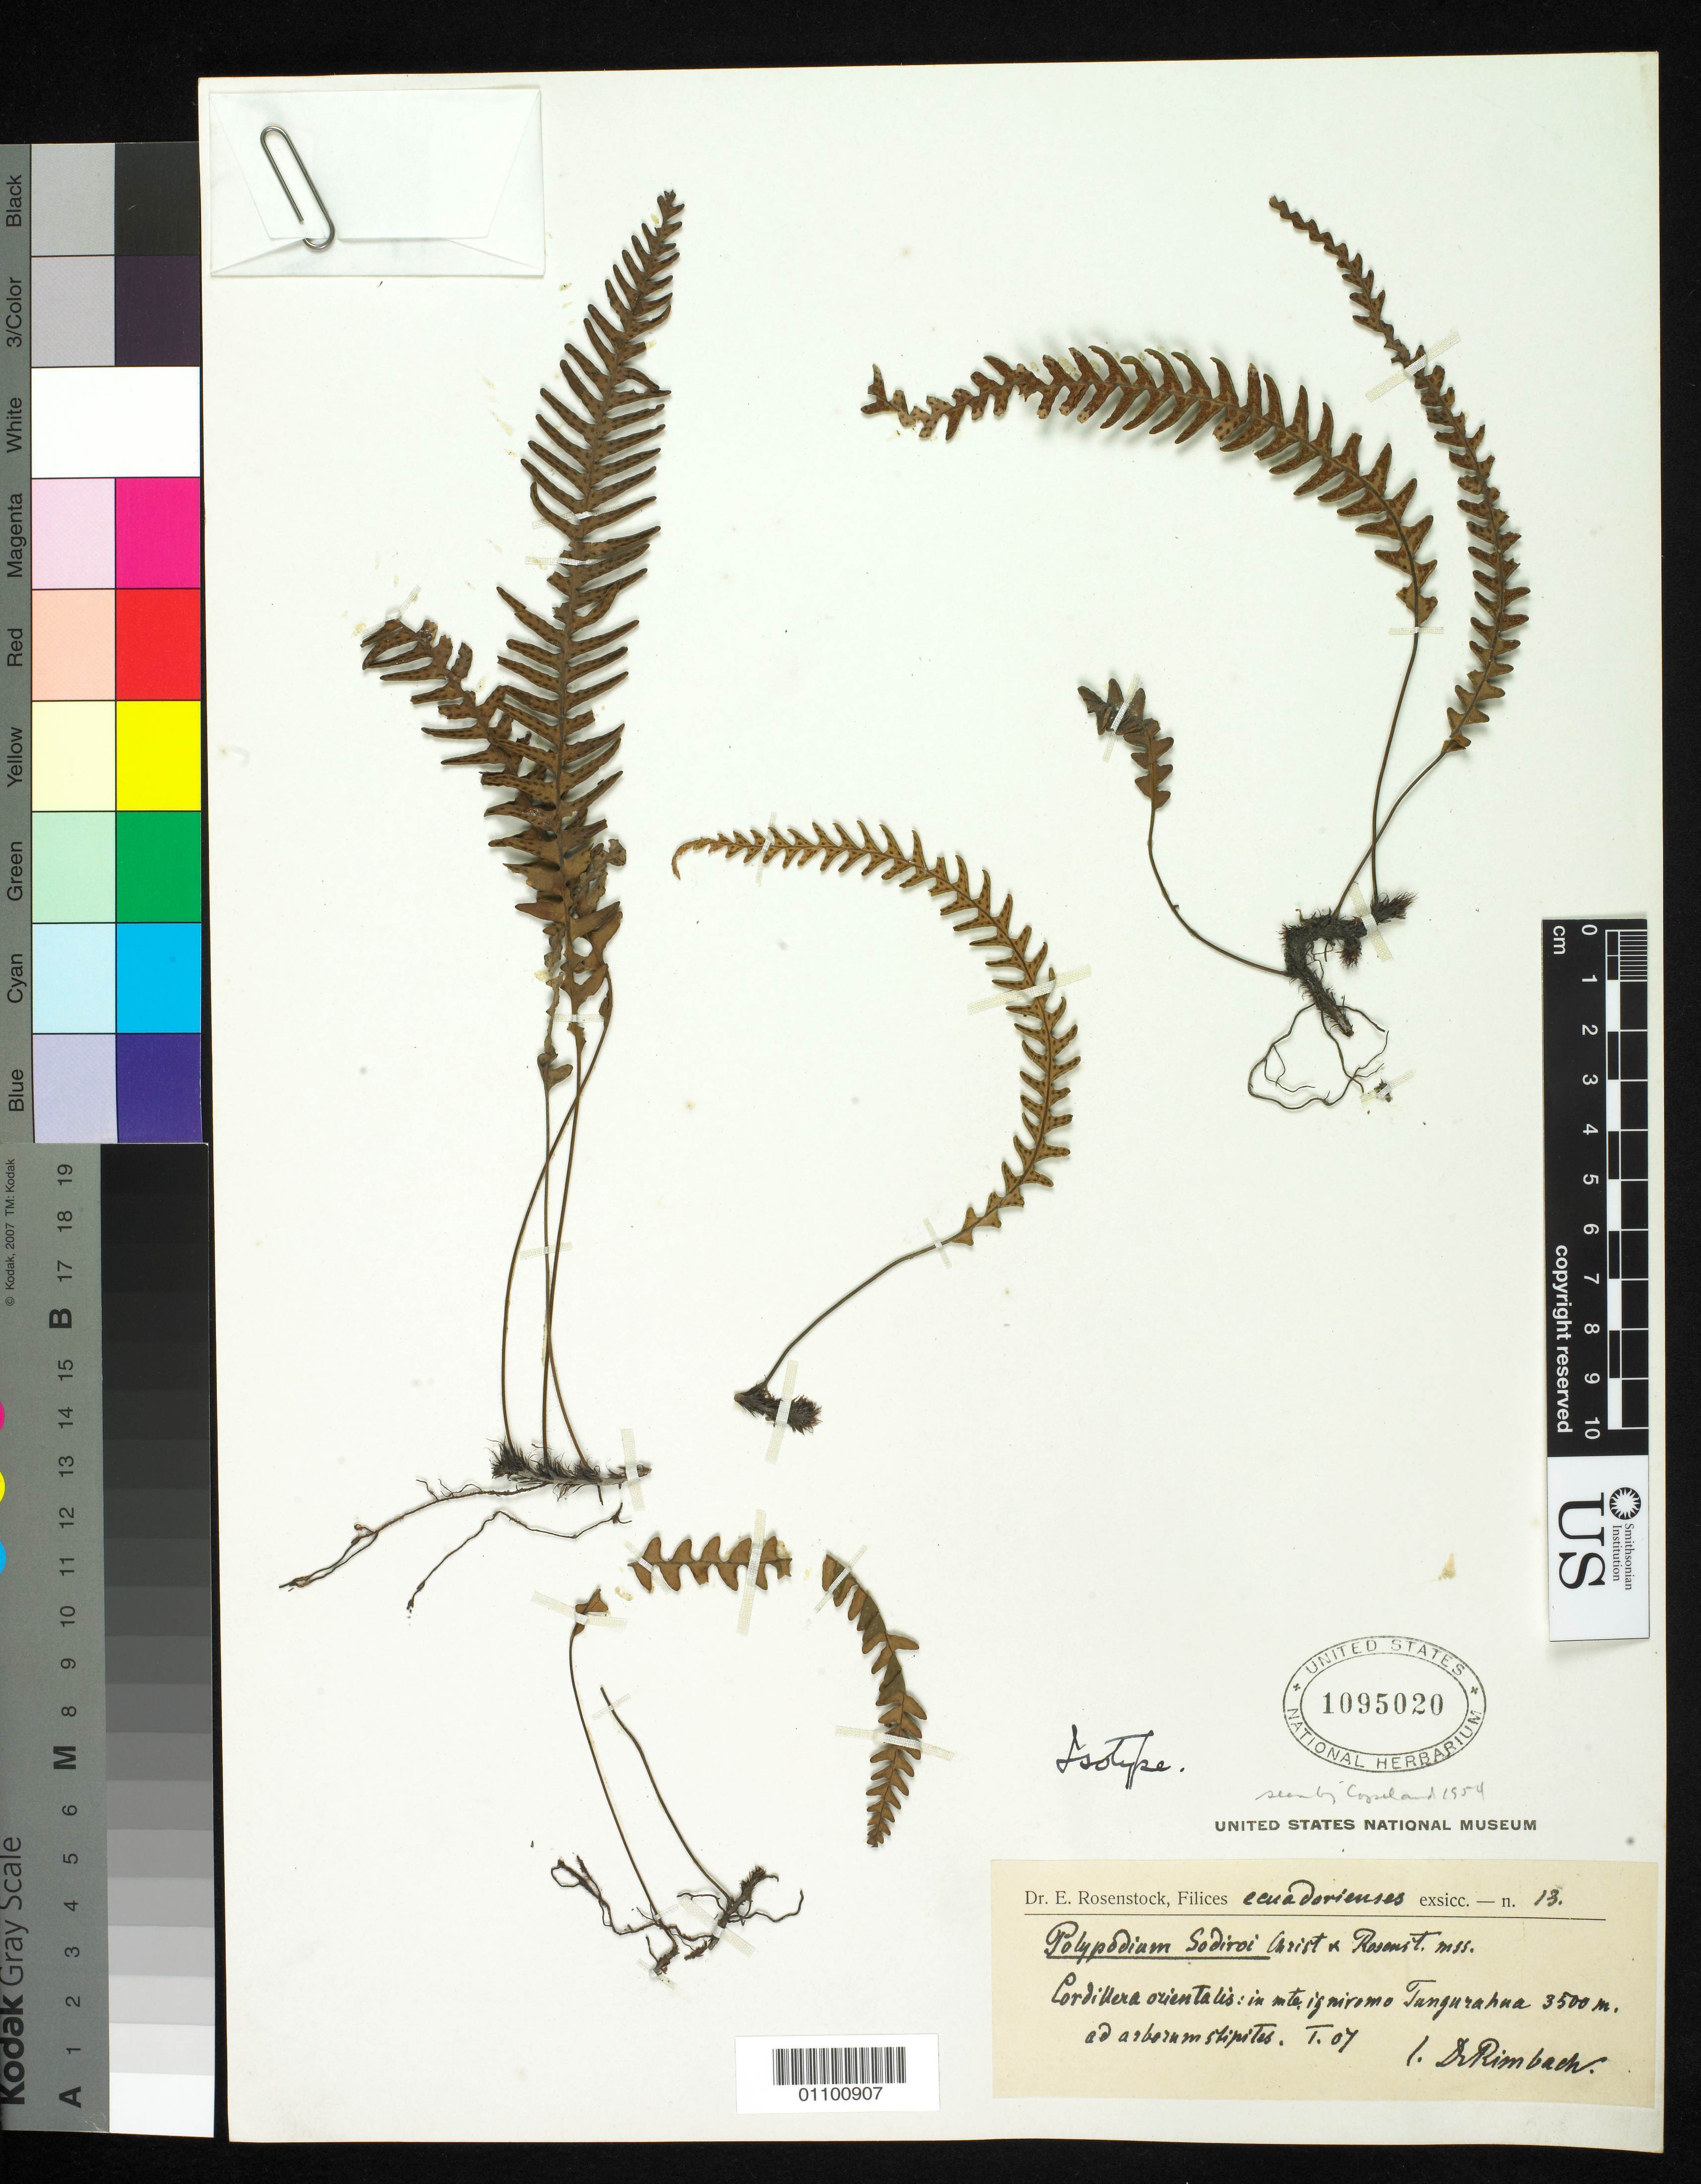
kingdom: Plantae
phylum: Tracheophyta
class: Polypodiopsida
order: Polypodiales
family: Polypodiaceae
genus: Polypodium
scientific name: Polypodium sodiroi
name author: Christ & Rosenst.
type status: Isotype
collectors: A. Rimbach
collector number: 24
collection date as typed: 1907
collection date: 1907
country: Ecuador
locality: Cordillera Orientalis, Tangurahua.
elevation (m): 3500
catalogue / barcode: US 1095020